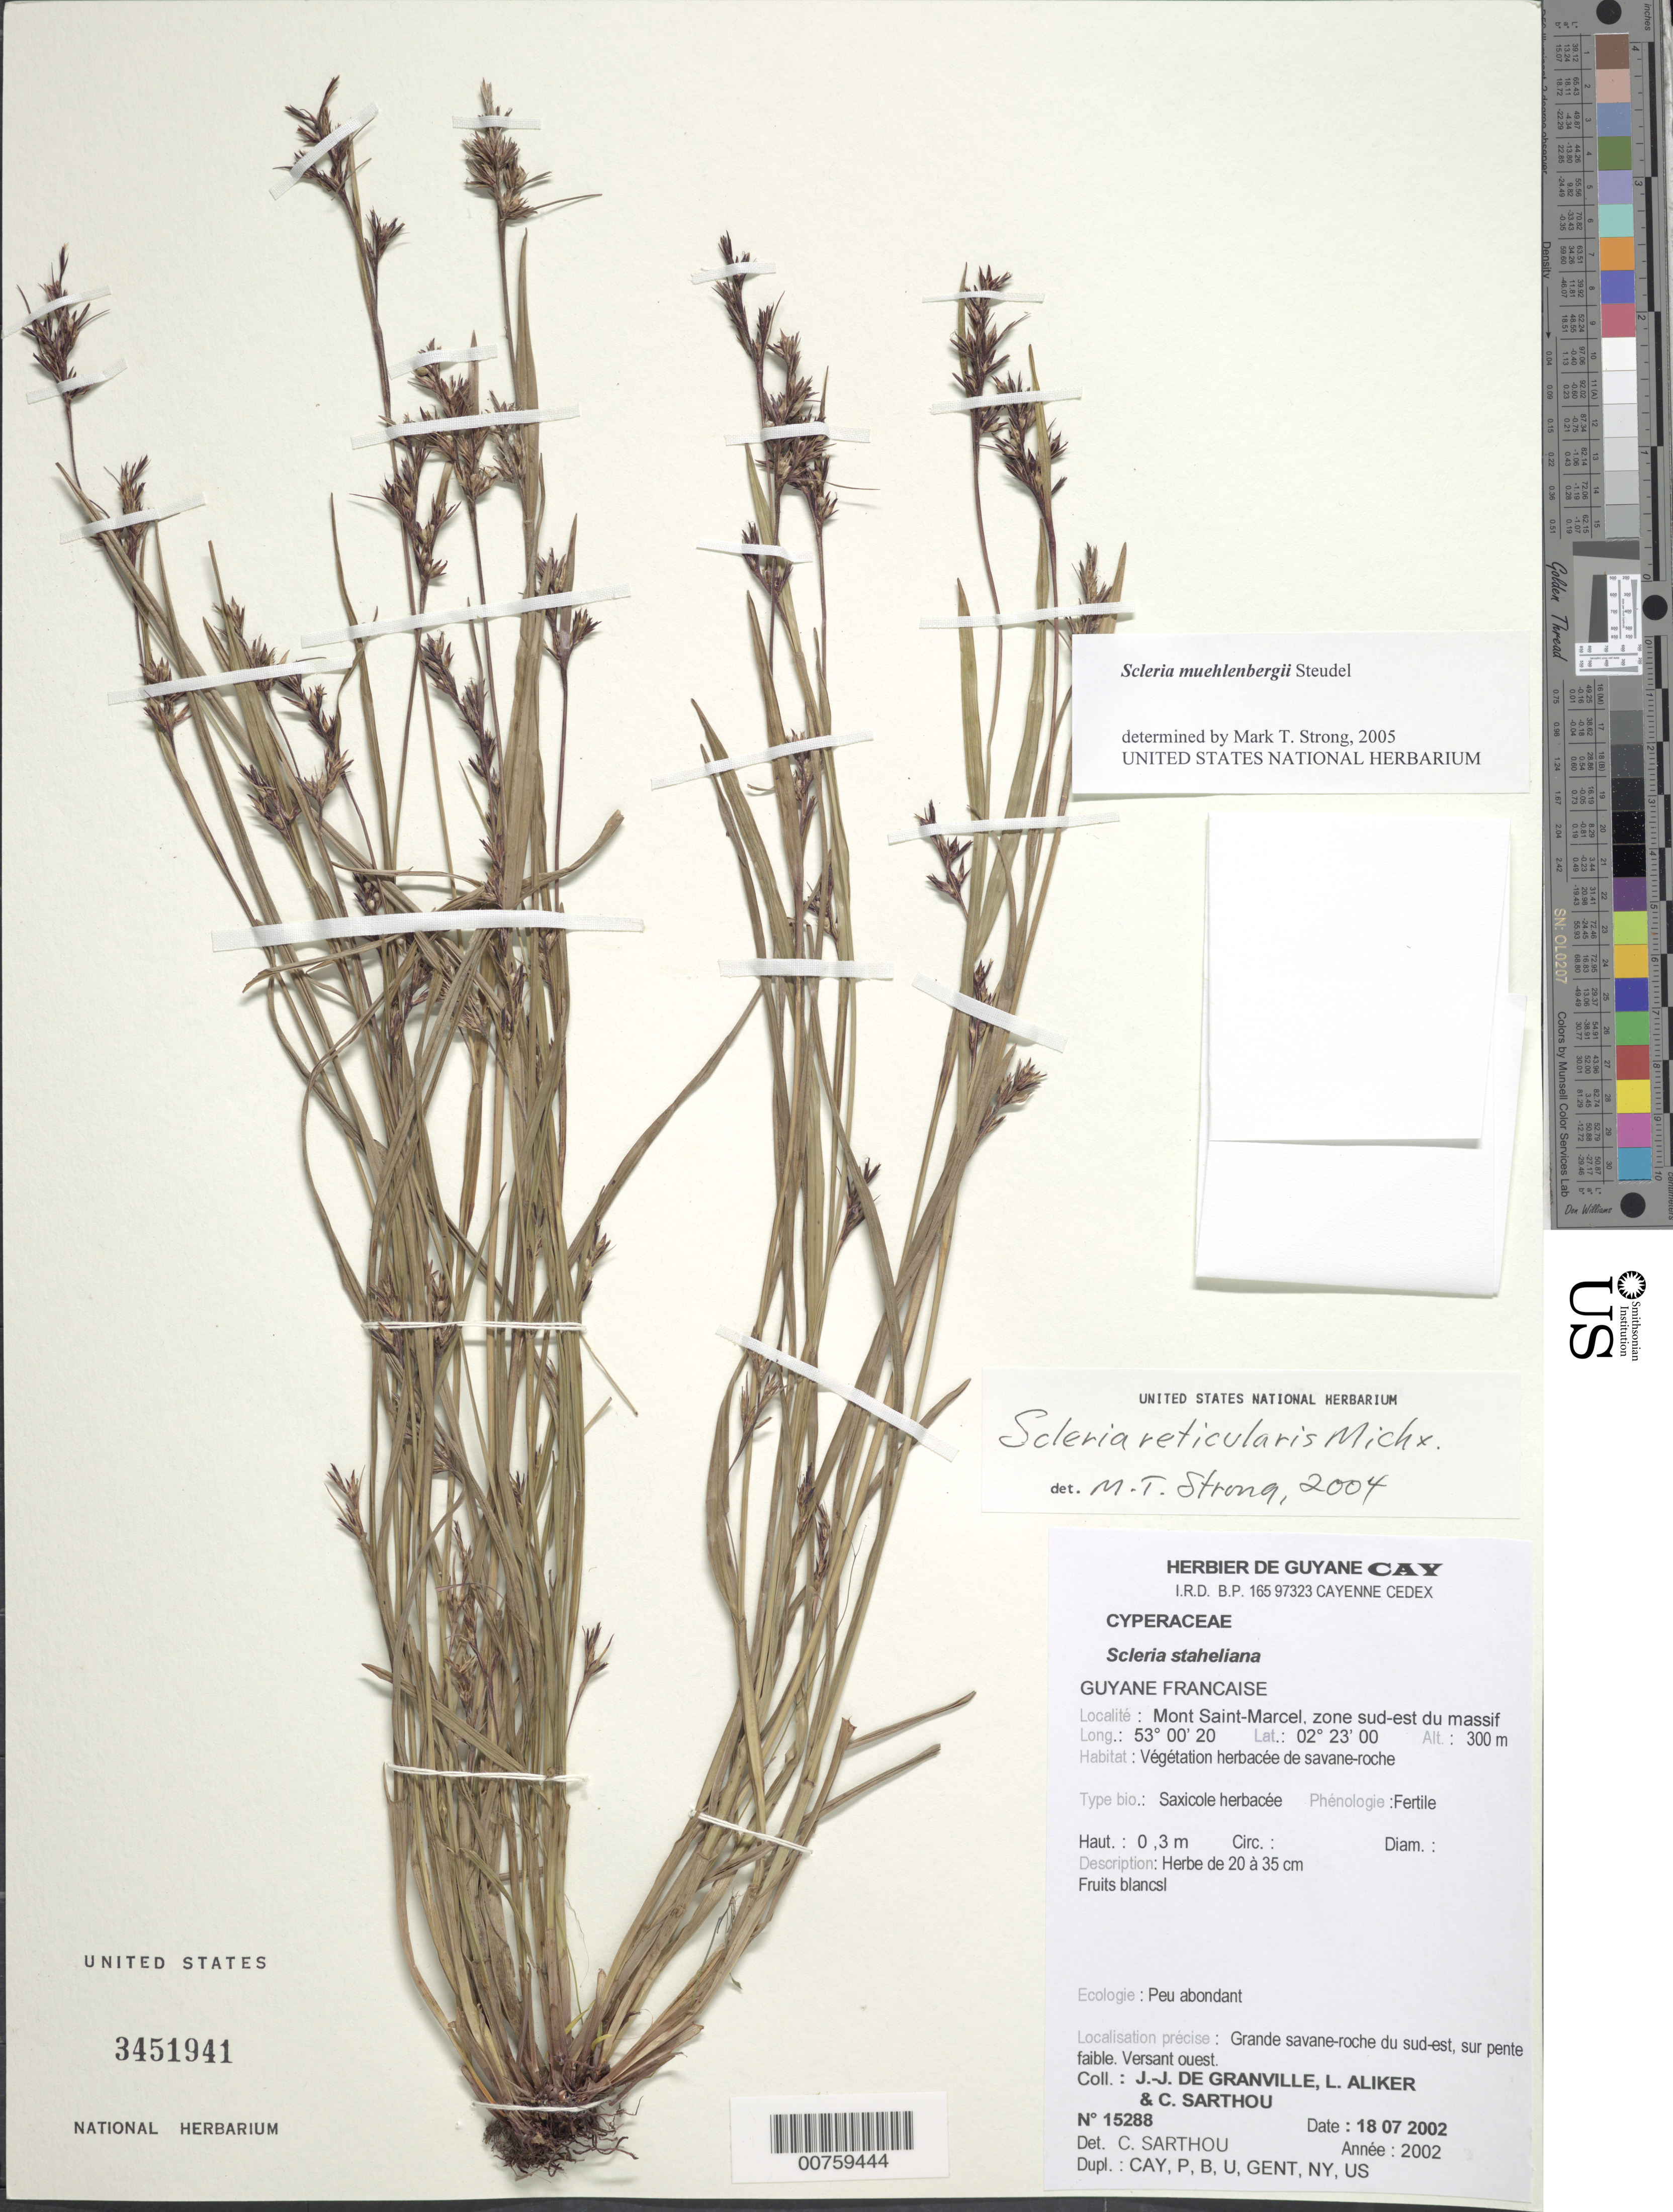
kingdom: Plantae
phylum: Tracheophyta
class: Liliopsida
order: Poales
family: Cyperaceae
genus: Scleria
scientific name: Scleria muehlenbergii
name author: Steud.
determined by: Strong, M. T., (US), Smithsonian Institution - National Museum of Natural History (UNITED STATES)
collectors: J.-J. de Granville, L. Aliker & C. Sarthou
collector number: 15288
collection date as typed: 18-Jul-02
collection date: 2002-07-18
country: French Guiana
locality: Mont Saint-Marcel, zone Sud-Est du massif, Bassin de l'Yaloupi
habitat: Vegetation herbacée de savane-roche; sur pente faible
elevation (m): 300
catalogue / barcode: US 3451941